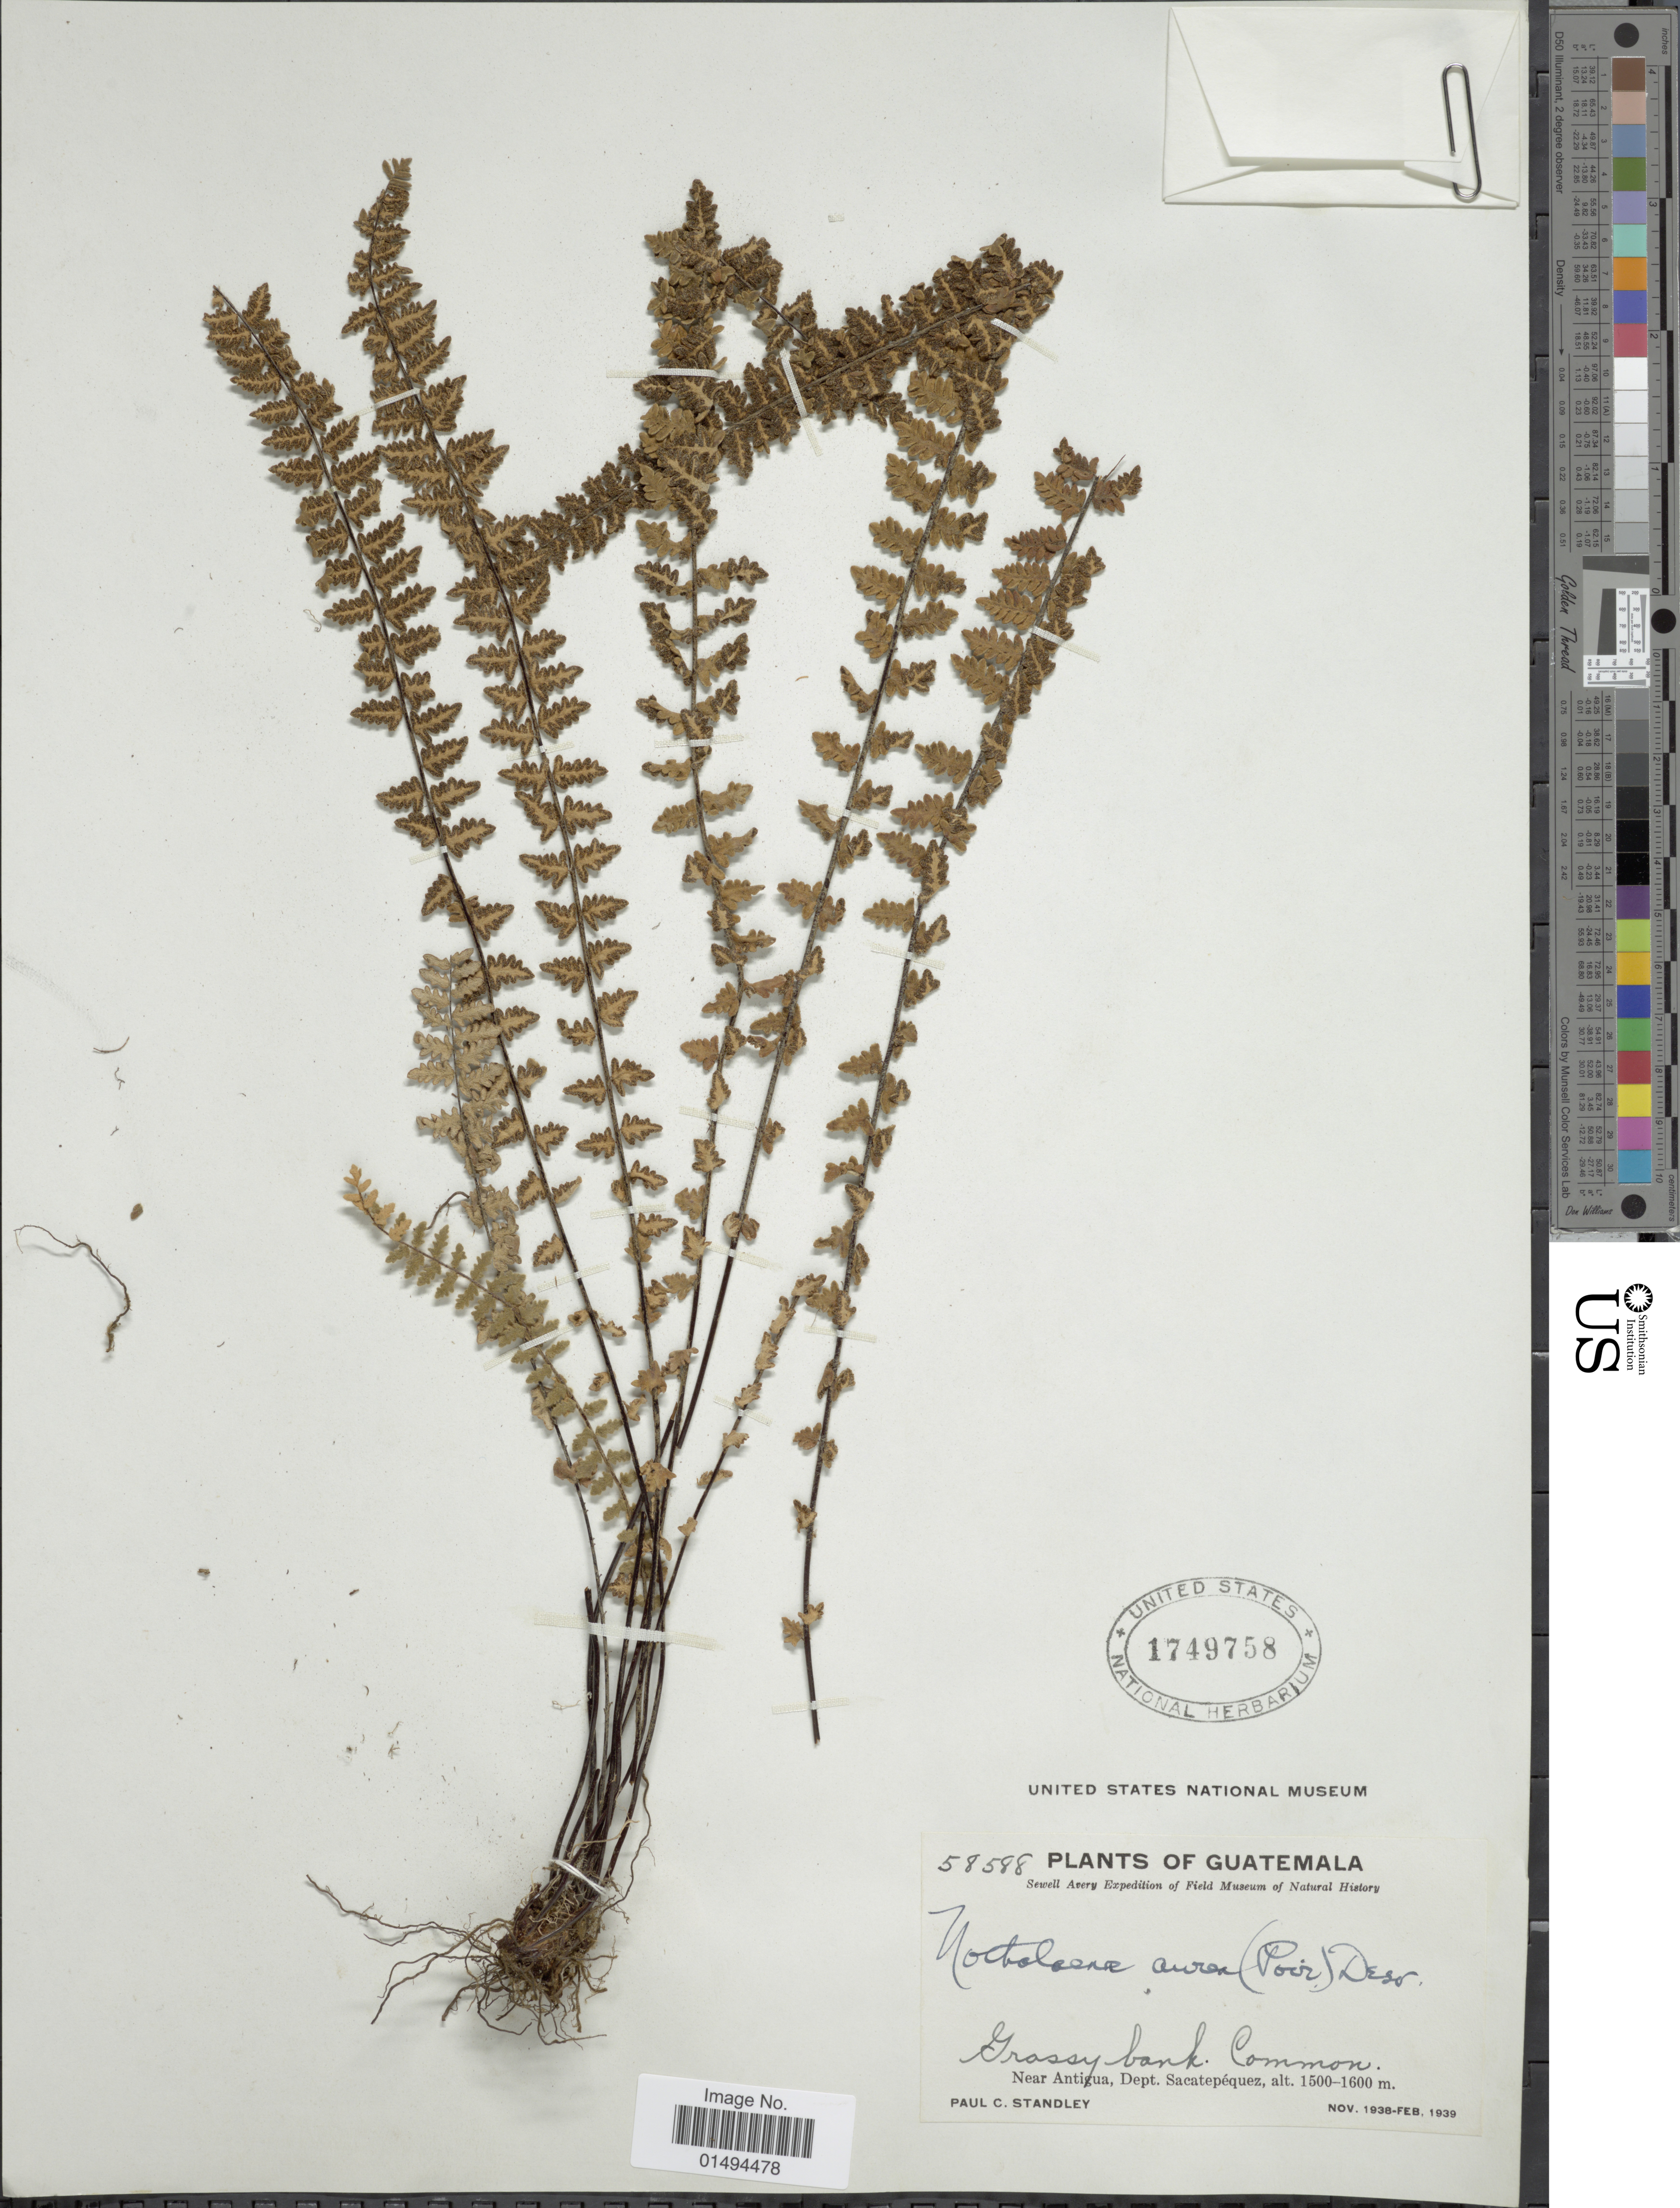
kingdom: Plantae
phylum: Tracheophyta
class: Polypodiopsida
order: Polypodiales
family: Pteridaceae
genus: Myriopteris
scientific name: Myriopteris aurea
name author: (Poir.) Grusz & Windham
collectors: P. C. Standley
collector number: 58588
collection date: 1938-11/1939-02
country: Guatemala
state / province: Sacatepéquez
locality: Near Antigua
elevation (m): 1500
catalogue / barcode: US 1749758